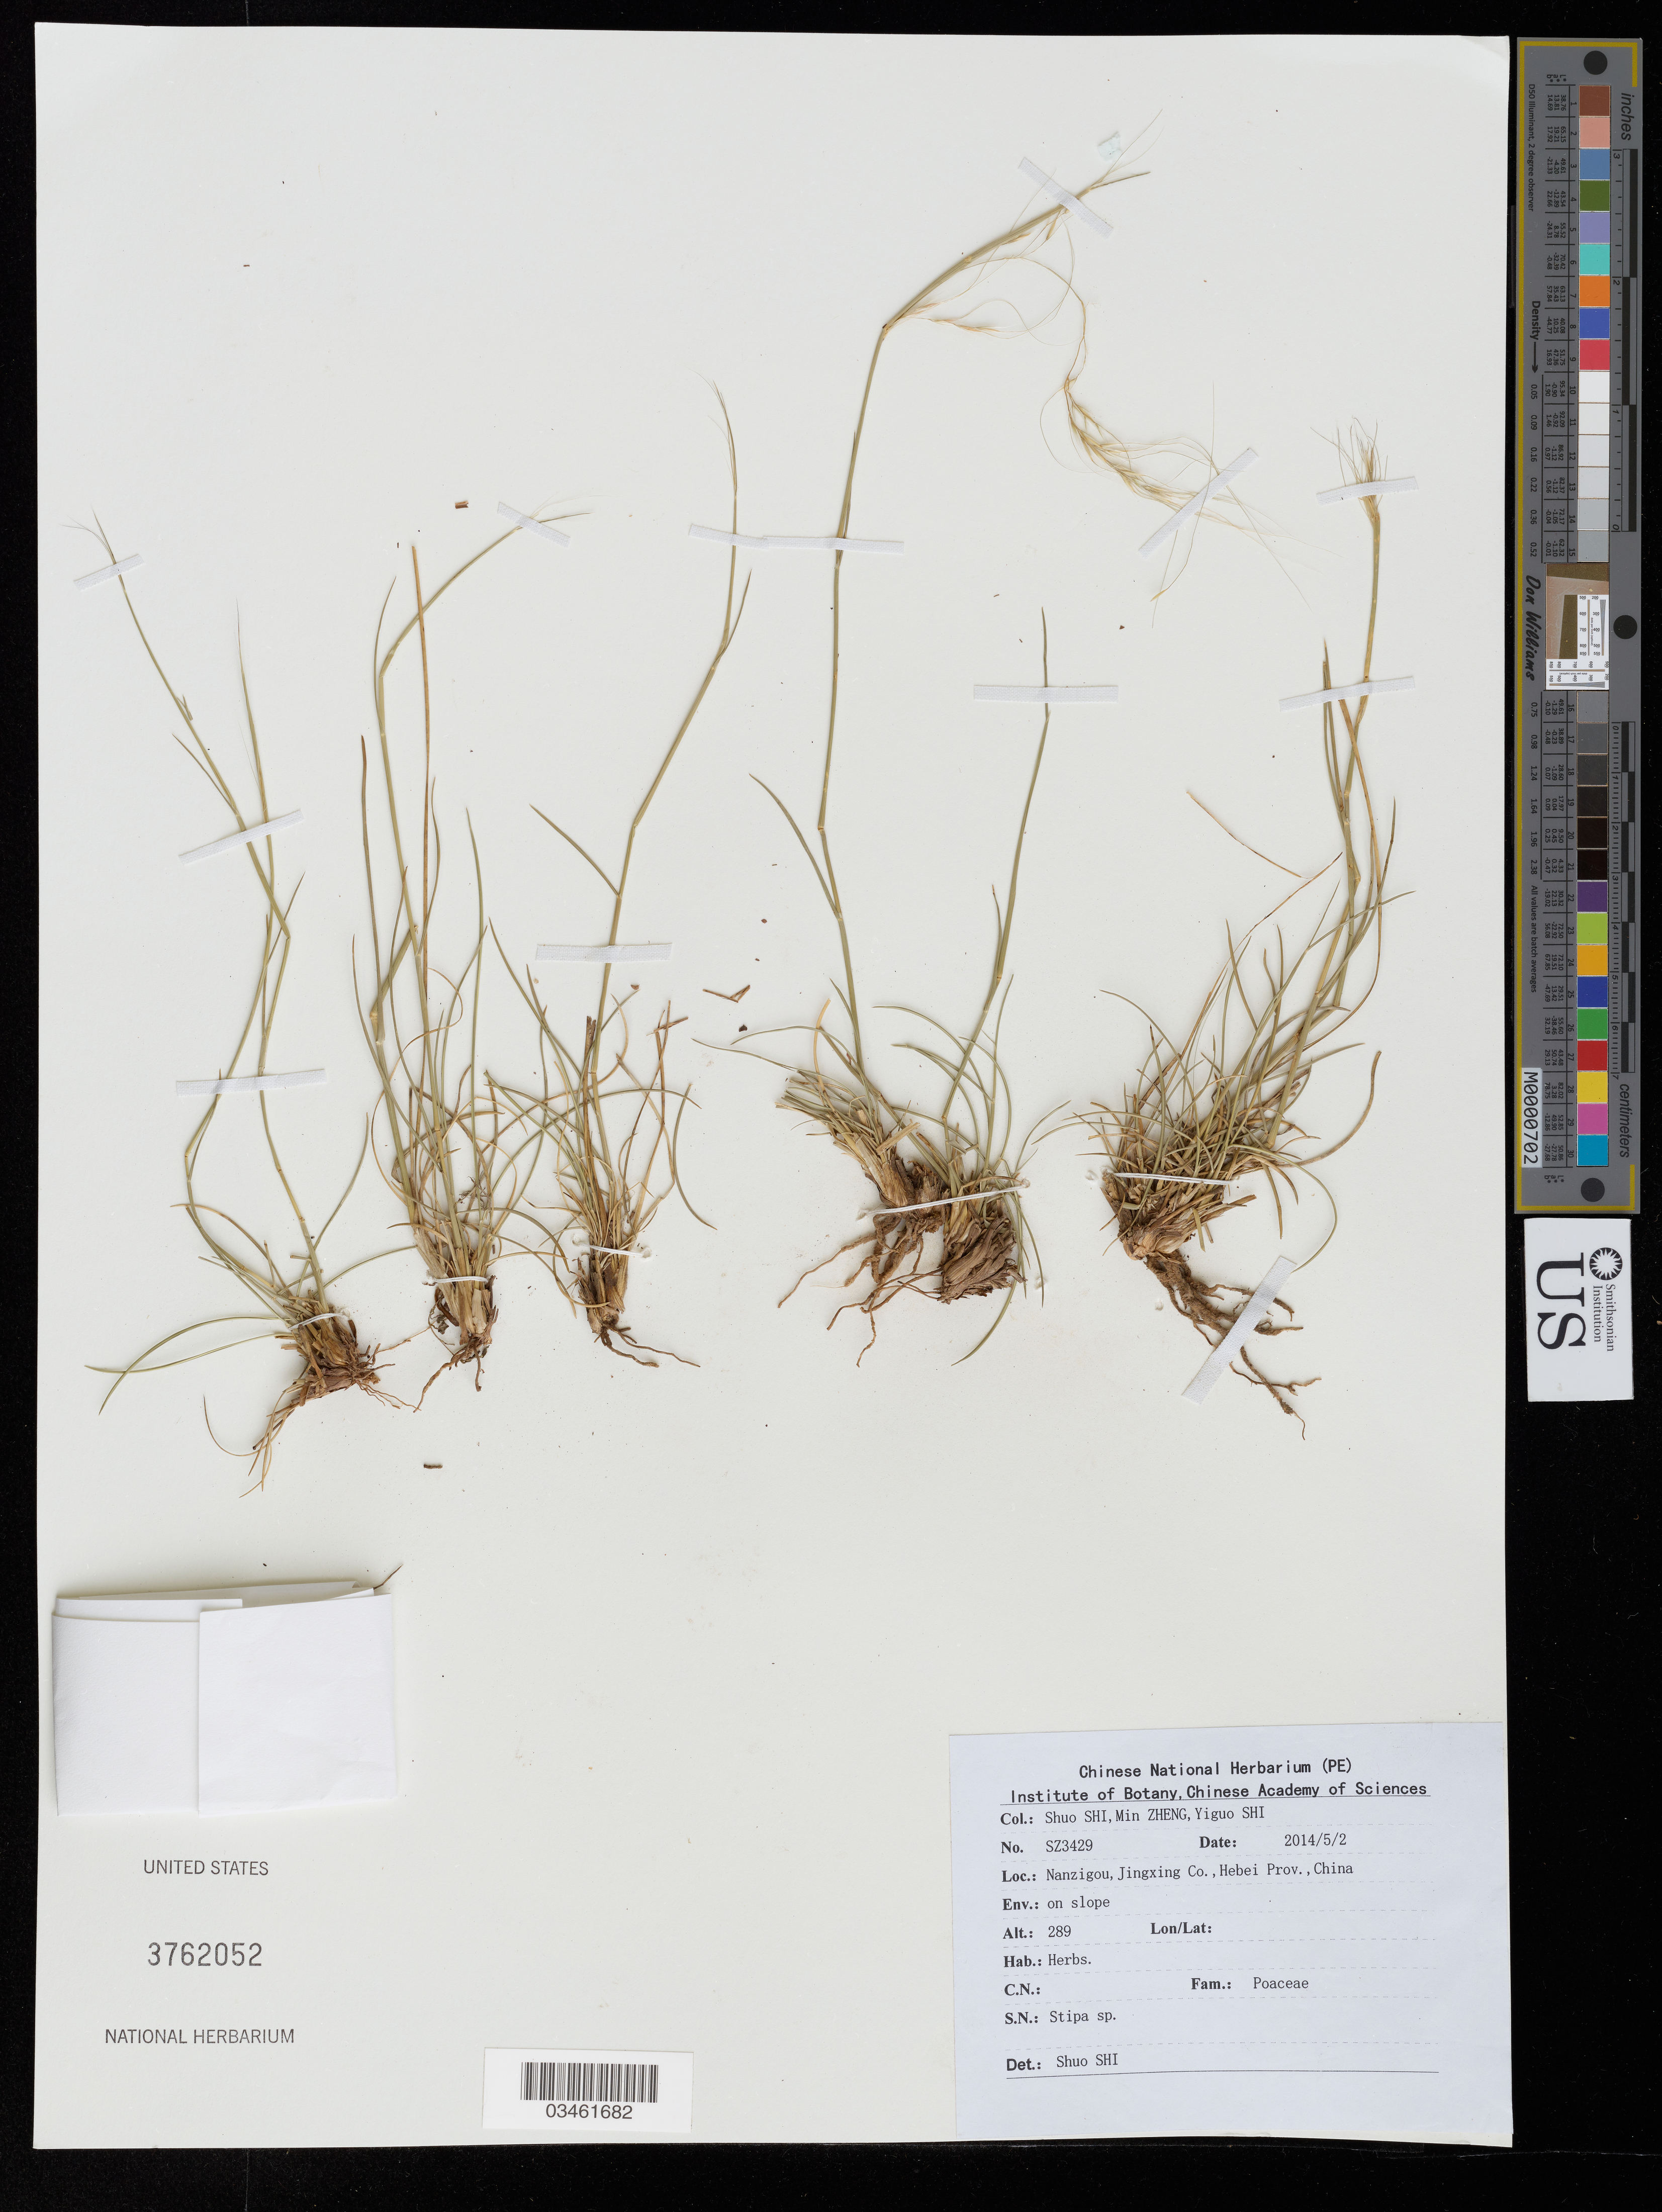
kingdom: Plantae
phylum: Tracheophyta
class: Liliopsida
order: Poales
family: Poaceae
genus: Stipa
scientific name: Stipa sp.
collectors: S. Shi, M. Zheng & Y. Shi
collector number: SZ3429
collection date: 2014-05-02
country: China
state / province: Hebei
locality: Nanzigou, Jingxing Co.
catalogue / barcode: US 3762052